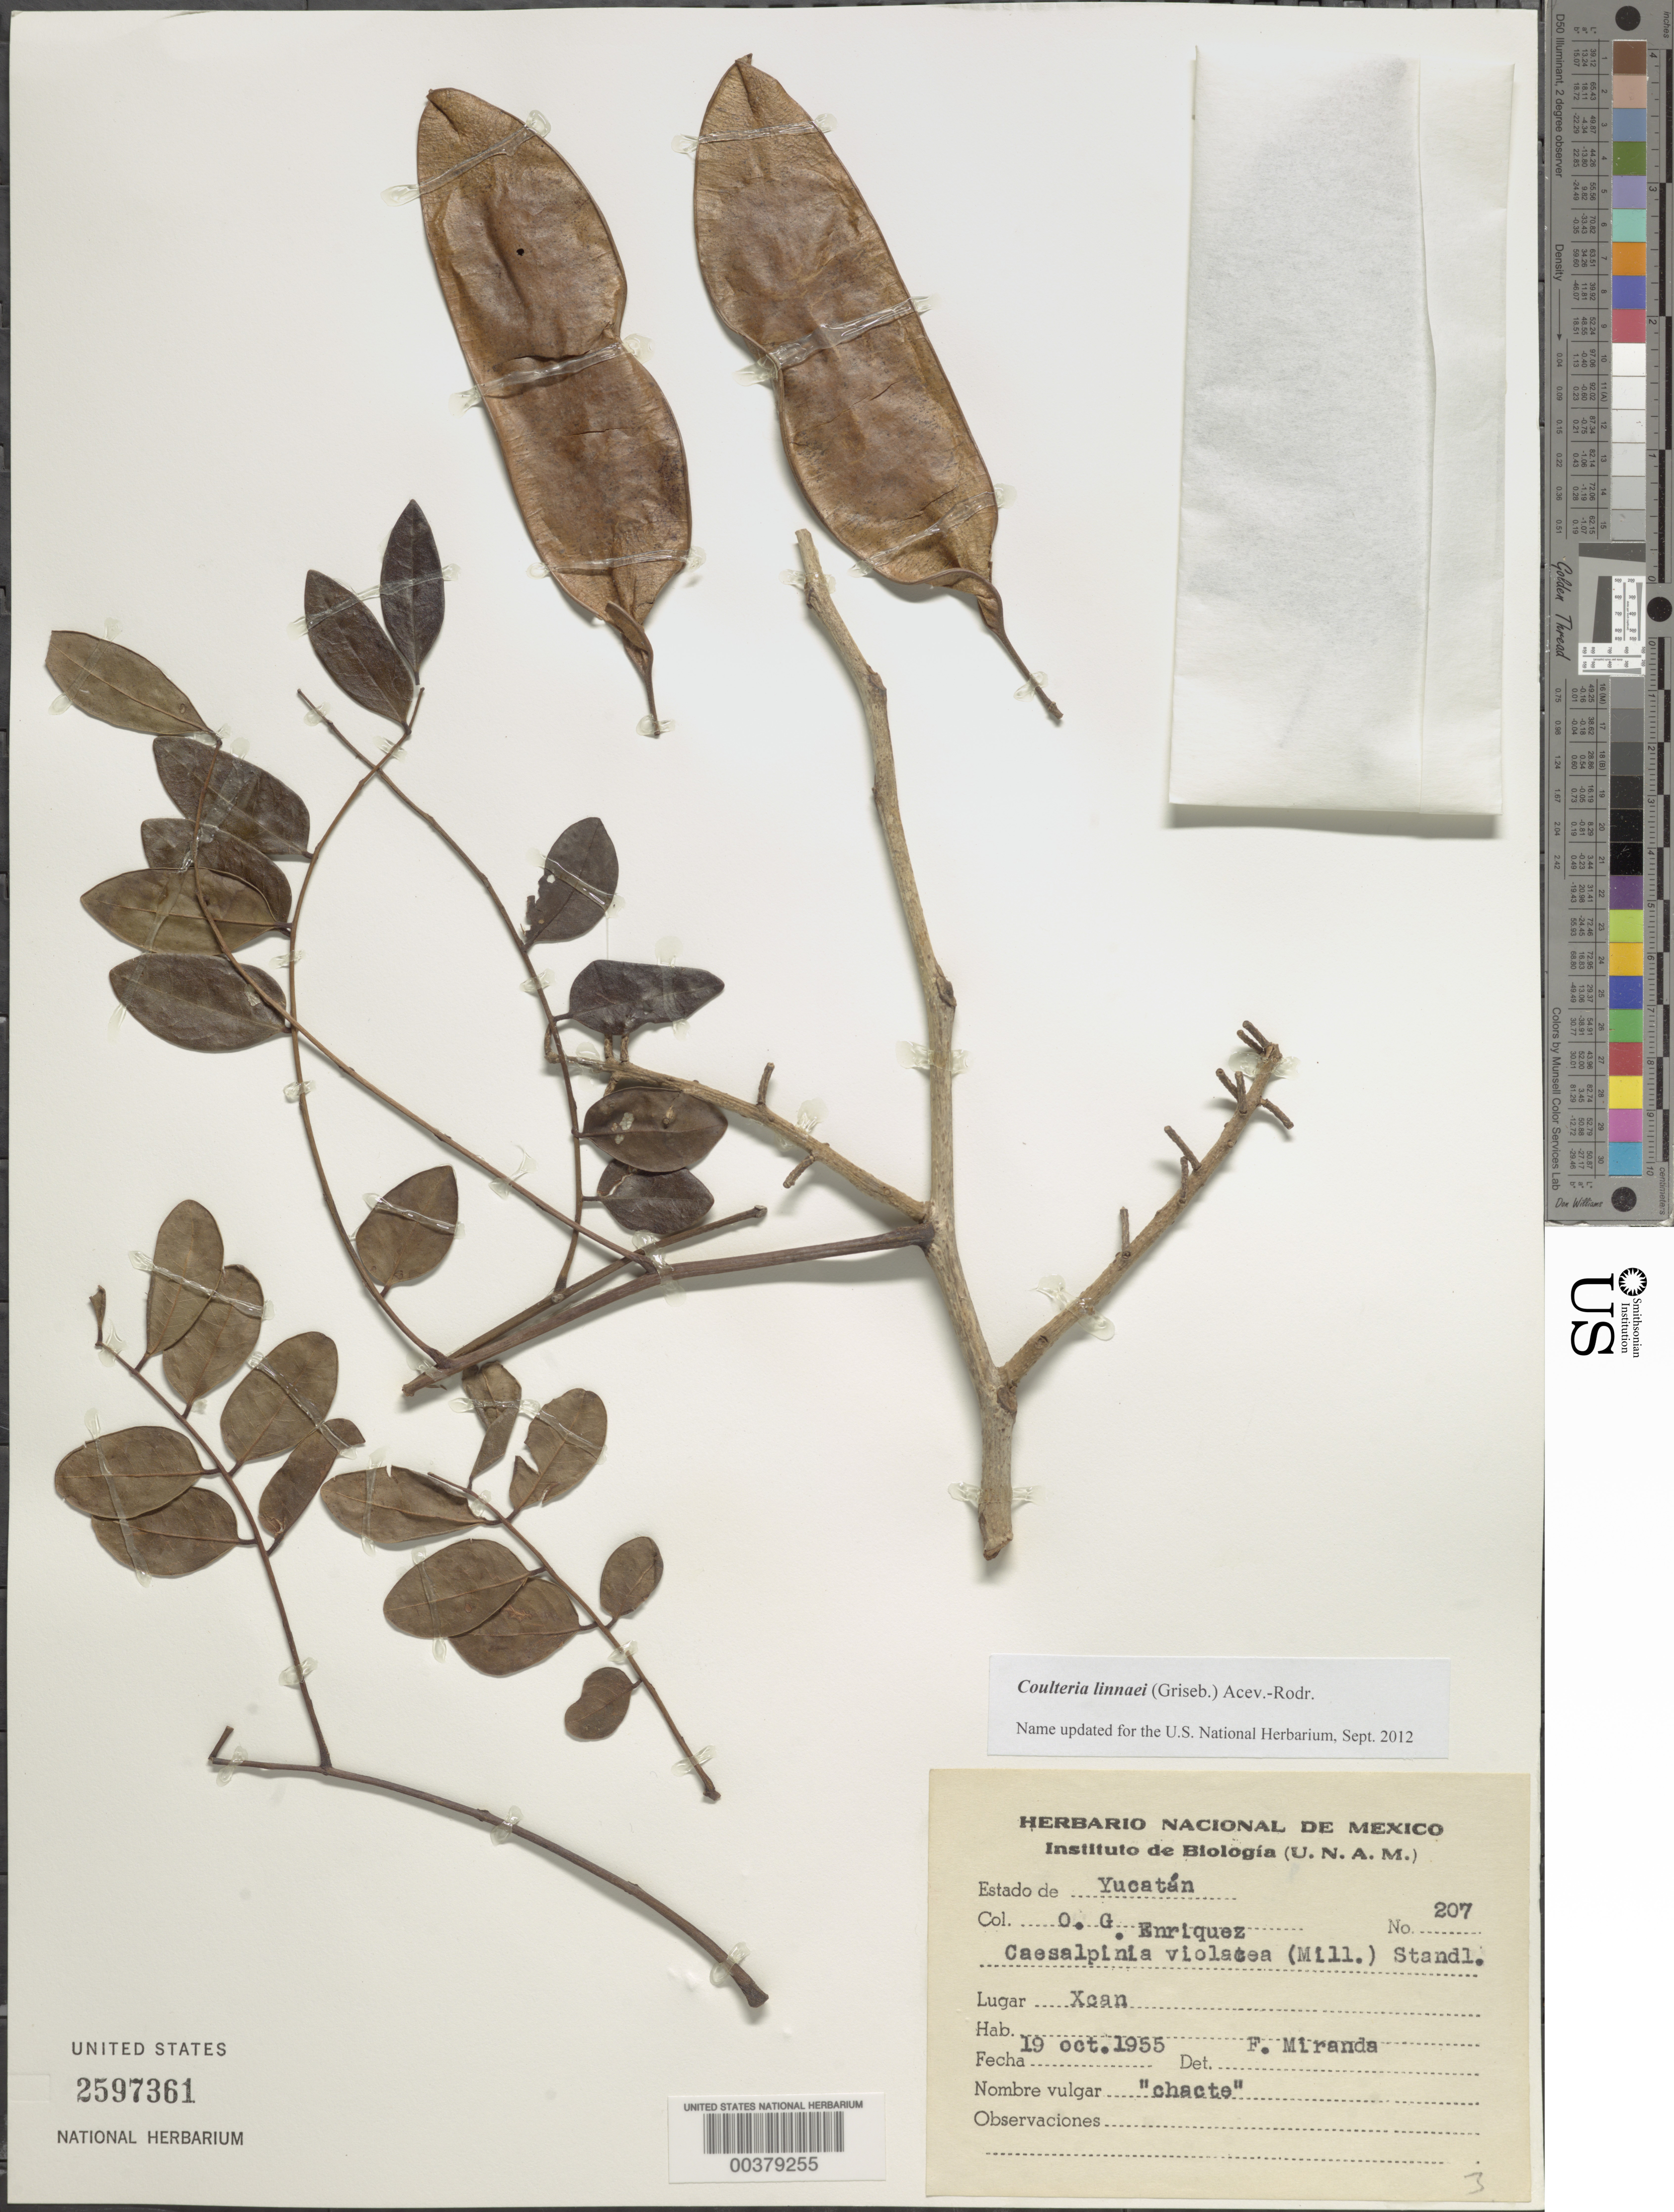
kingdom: Plantae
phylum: Tracheophyta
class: Magnoliopsida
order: Fabales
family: Fabaceae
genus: Coulteria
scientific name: Coulteria linnaei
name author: (Griseb.) Acev.-Rodr.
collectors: O. Enriquez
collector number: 207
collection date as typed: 19 Oct 1955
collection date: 1955-10-19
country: Mexico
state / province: Yucatán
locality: Al N.O. de Chaneom*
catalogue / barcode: US 2597361